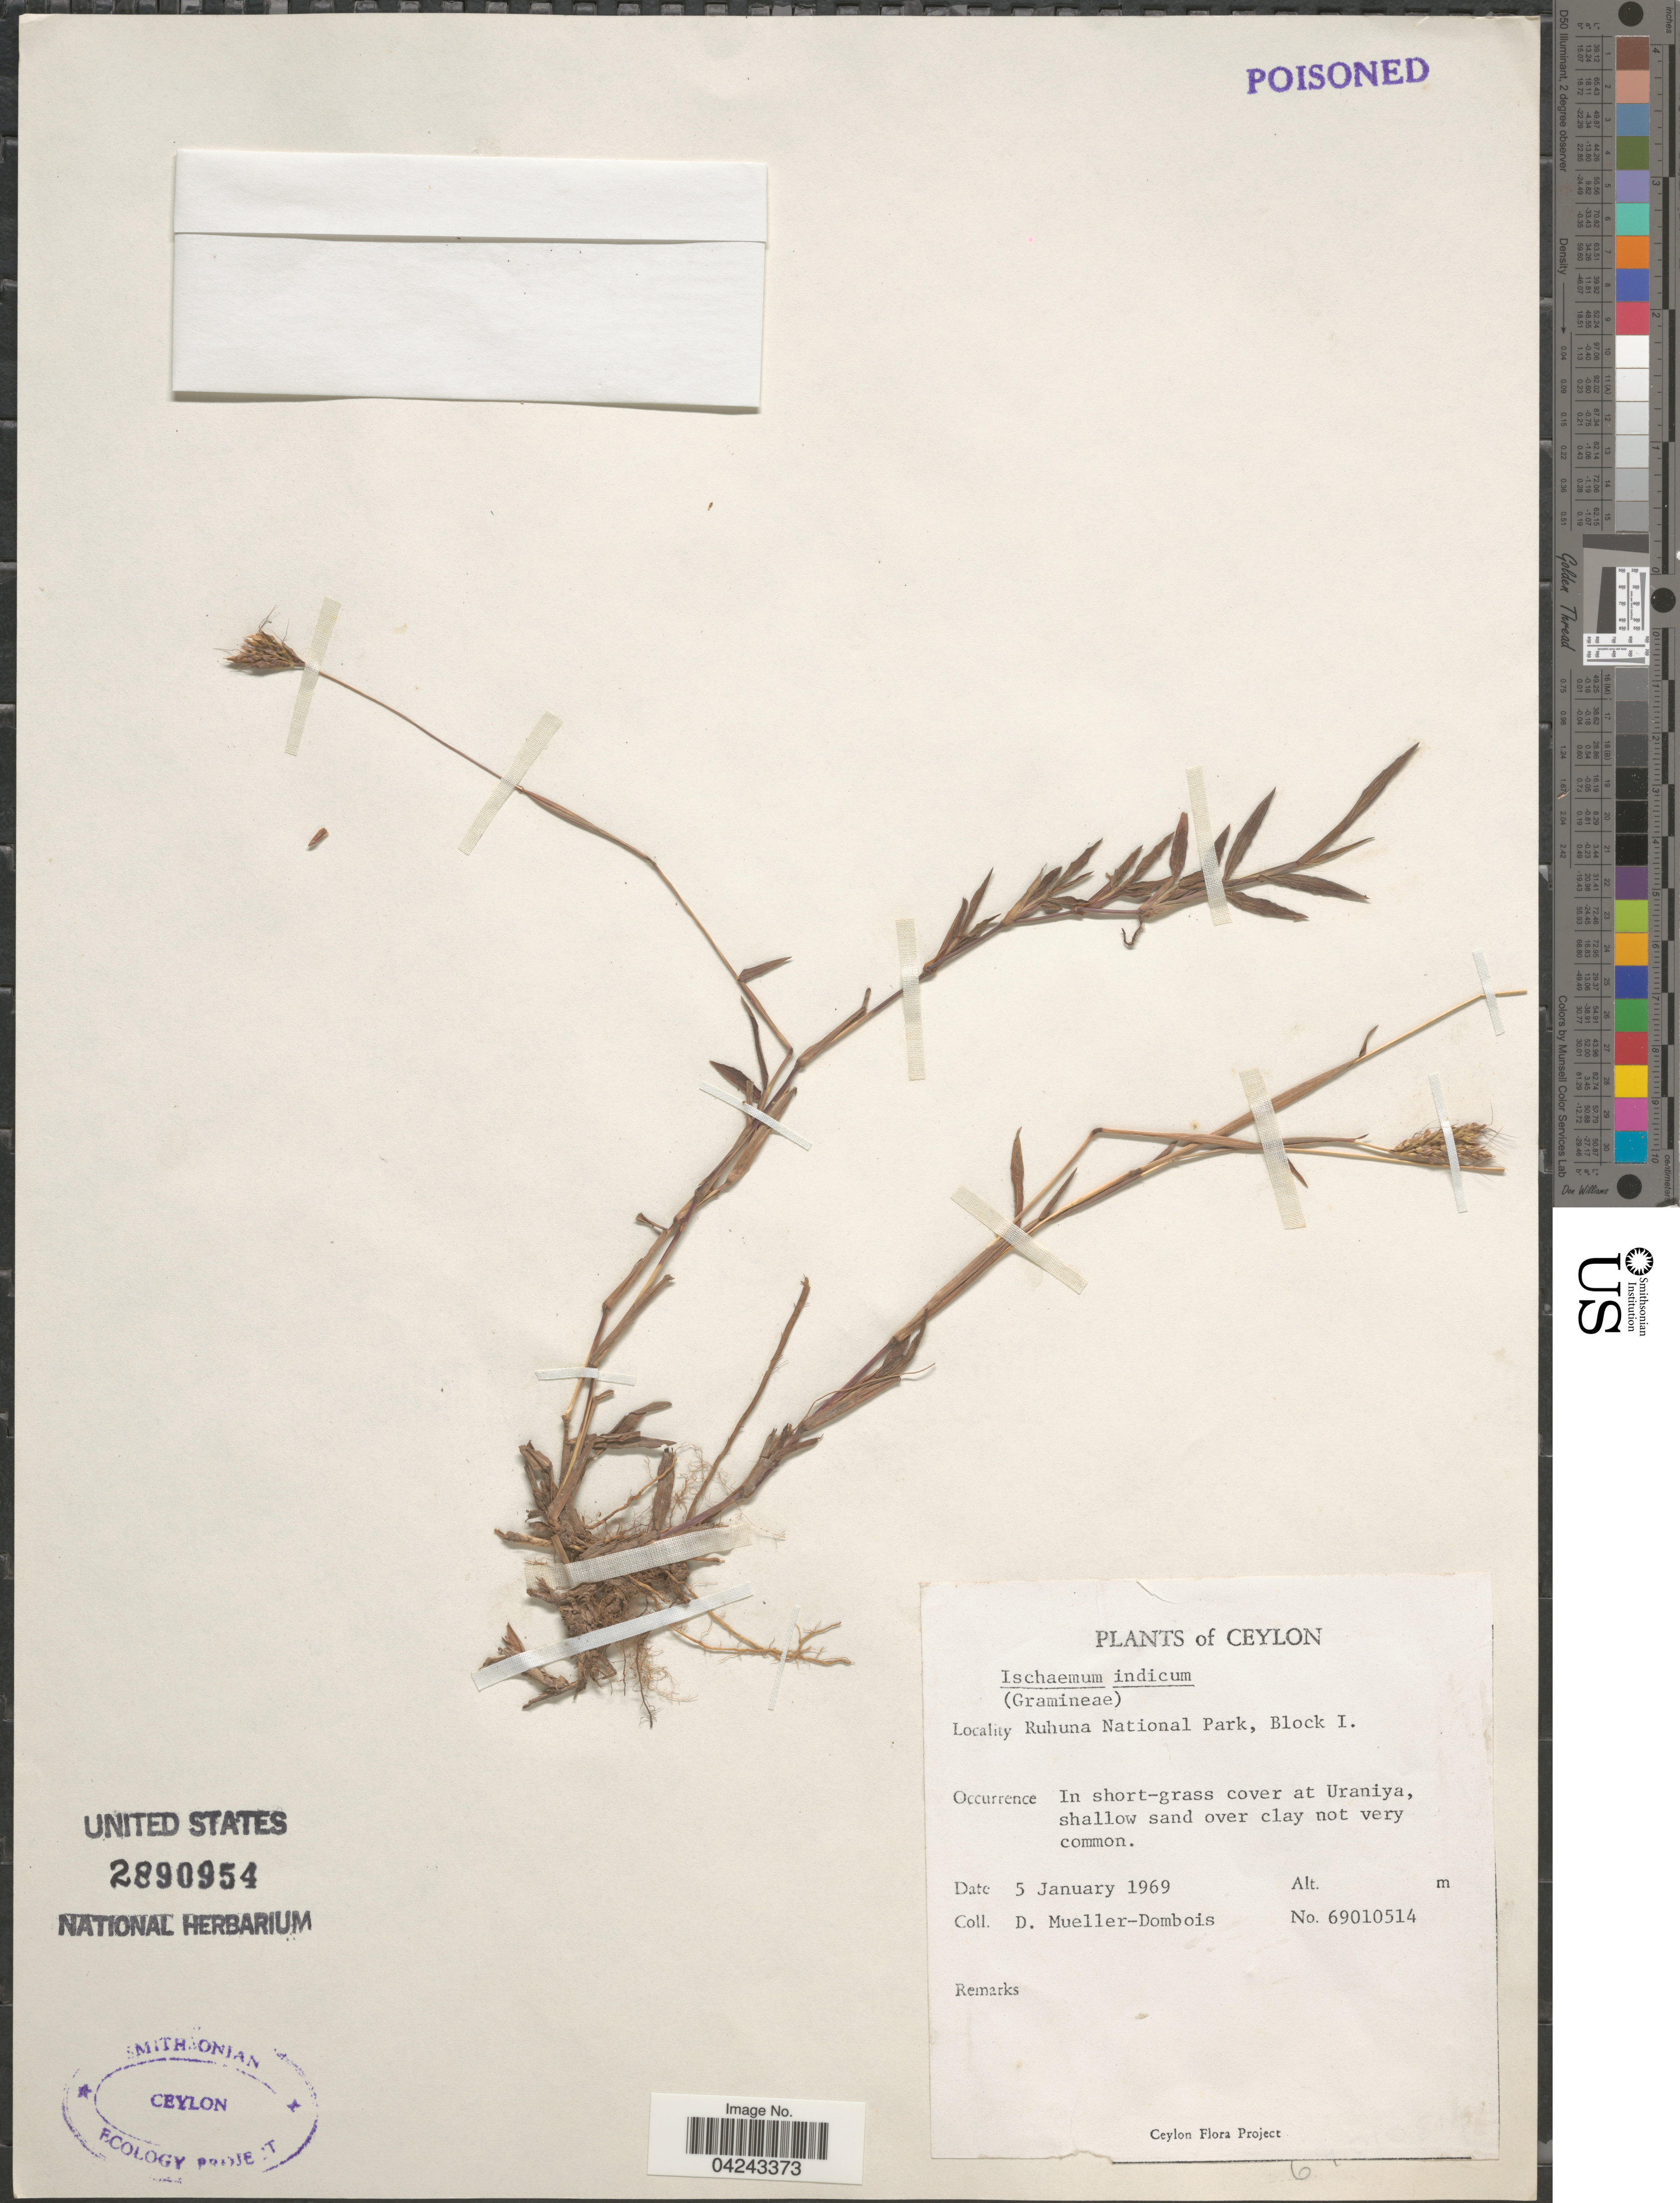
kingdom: Plantae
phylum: Tracheophyta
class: Liliopsida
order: Poales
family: Poaceae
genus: Ischaemum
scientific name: Ischaemum ciliare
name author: Retz.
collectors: D. Mueller-Dombois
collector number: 69010514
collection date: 1969-01-05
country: Sri Lanka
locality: Ceylon. Ruhuna National Park, Block I. At Uraniya.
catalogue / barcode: US 2890954